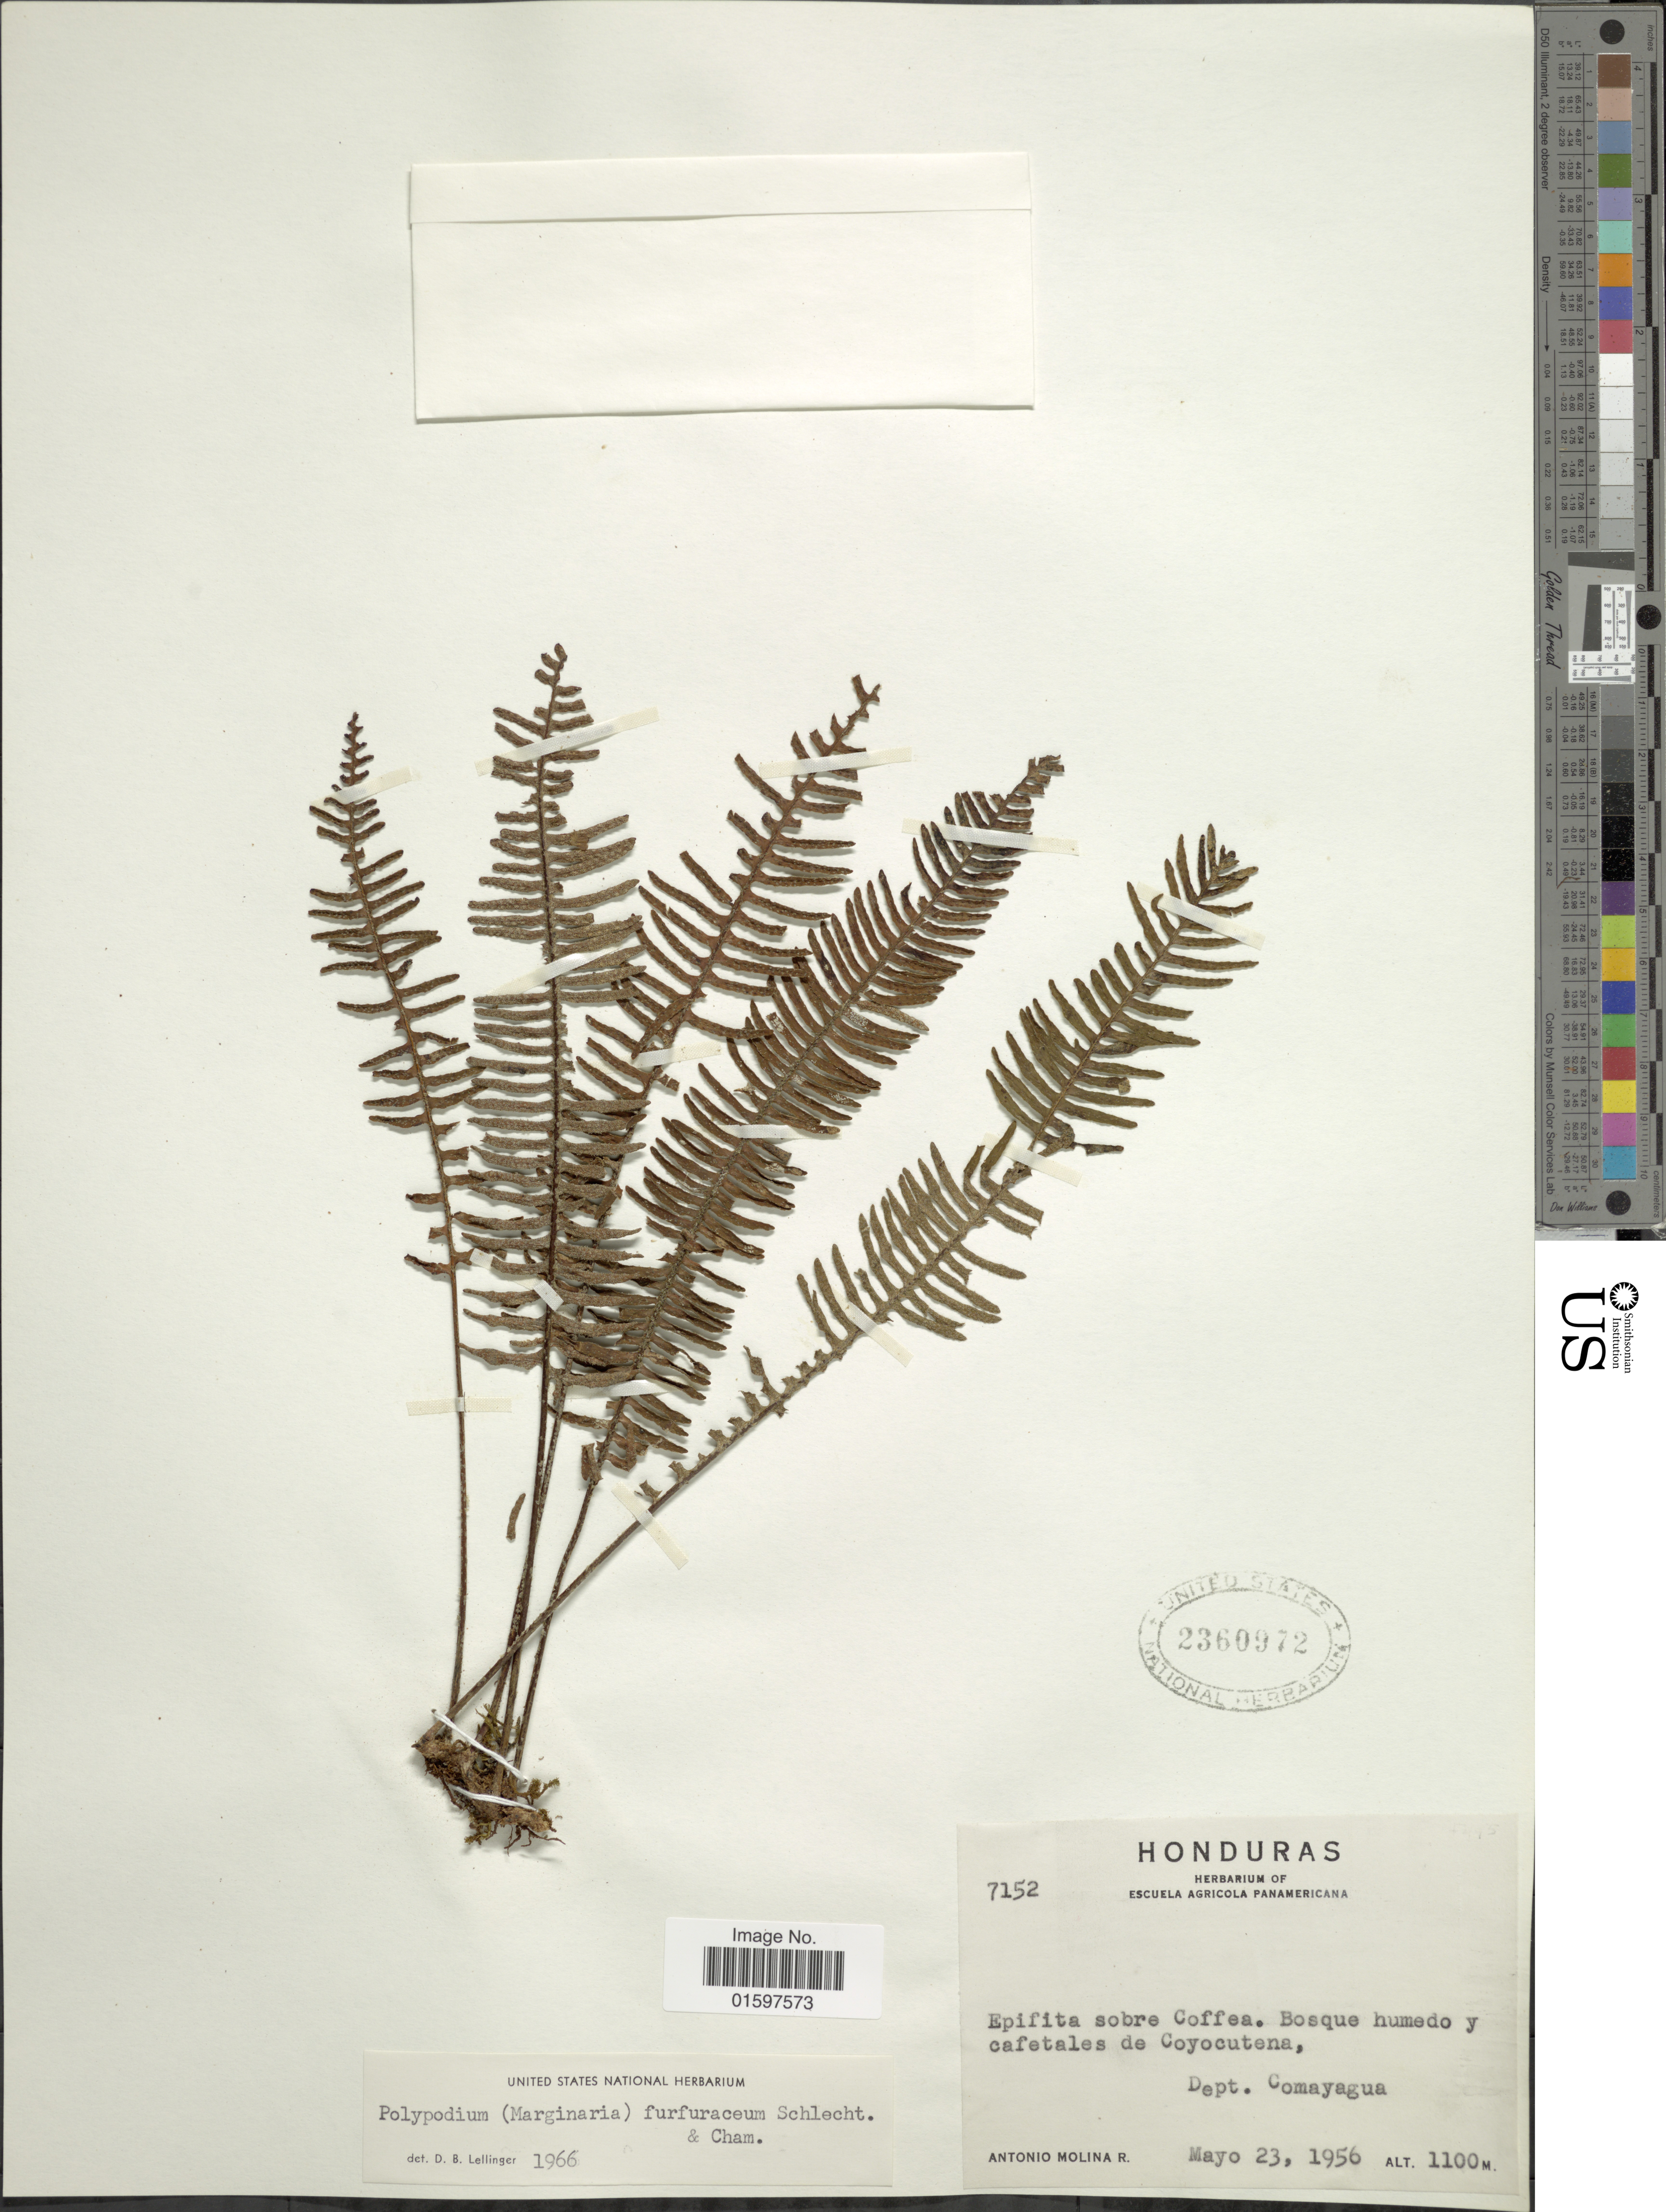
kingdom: Plantae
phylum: Tracheophyta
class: Polypodiopsida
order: Polypodiales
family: Polypodiaceae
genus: Pleopeltis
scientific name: Pleopeltis furfuracea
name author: (Schltdl. & Cham.) A.R. Sm. & Tejero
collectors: A. Molina R.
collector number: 7152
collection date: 1956-05-23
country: Honduras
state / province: Comayagua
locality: Epifita sobre Coffea, Bosque humedo y cafetales de Coyocutena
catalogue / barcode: US 2360972